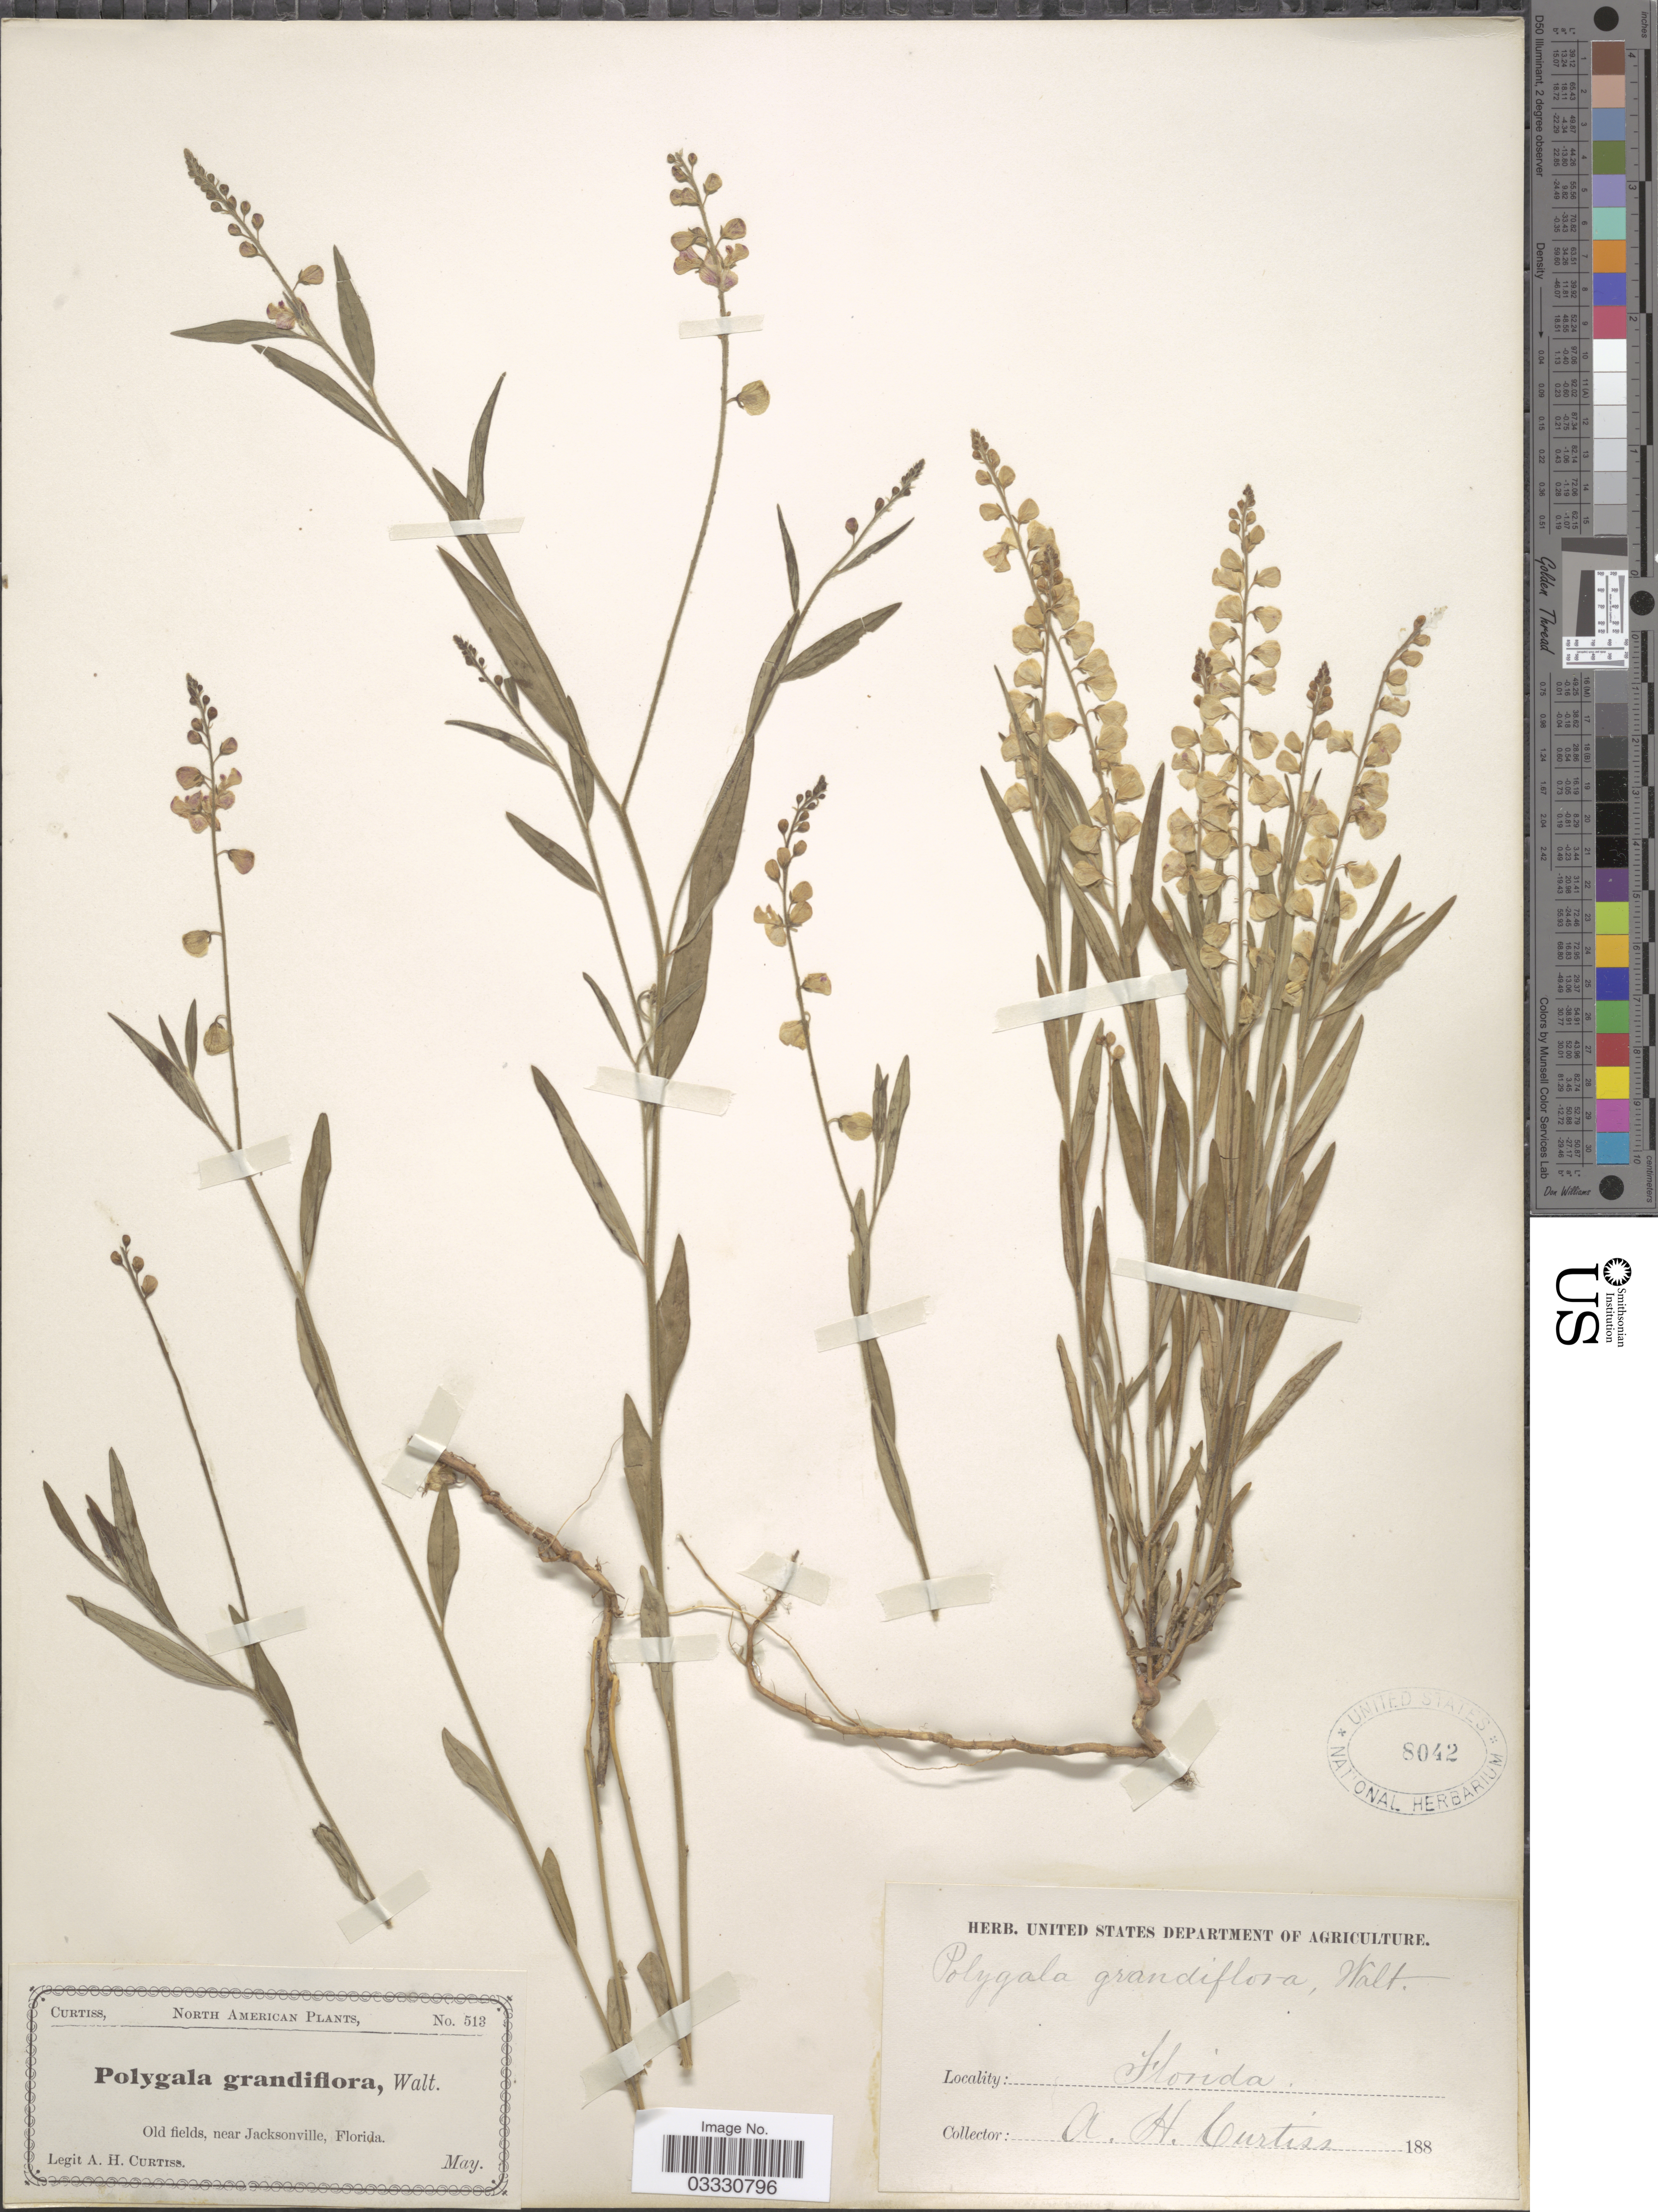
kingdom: Plantae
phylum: Tracheophyta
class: Magnoliopsida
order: Fabales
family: Polygalaceae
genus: Asemeia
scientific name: Asemeia grandiflora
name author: (Walter) Small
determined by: Strong, Mark T., (BOT), Smithsonian Institution - National Museum of Natural History (UNITED STATES)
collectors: A. H. Curtiss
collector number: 513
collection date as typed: May 188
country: United States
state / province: Florida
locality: Old fields, near Jacksonville.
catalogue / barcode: US 8042